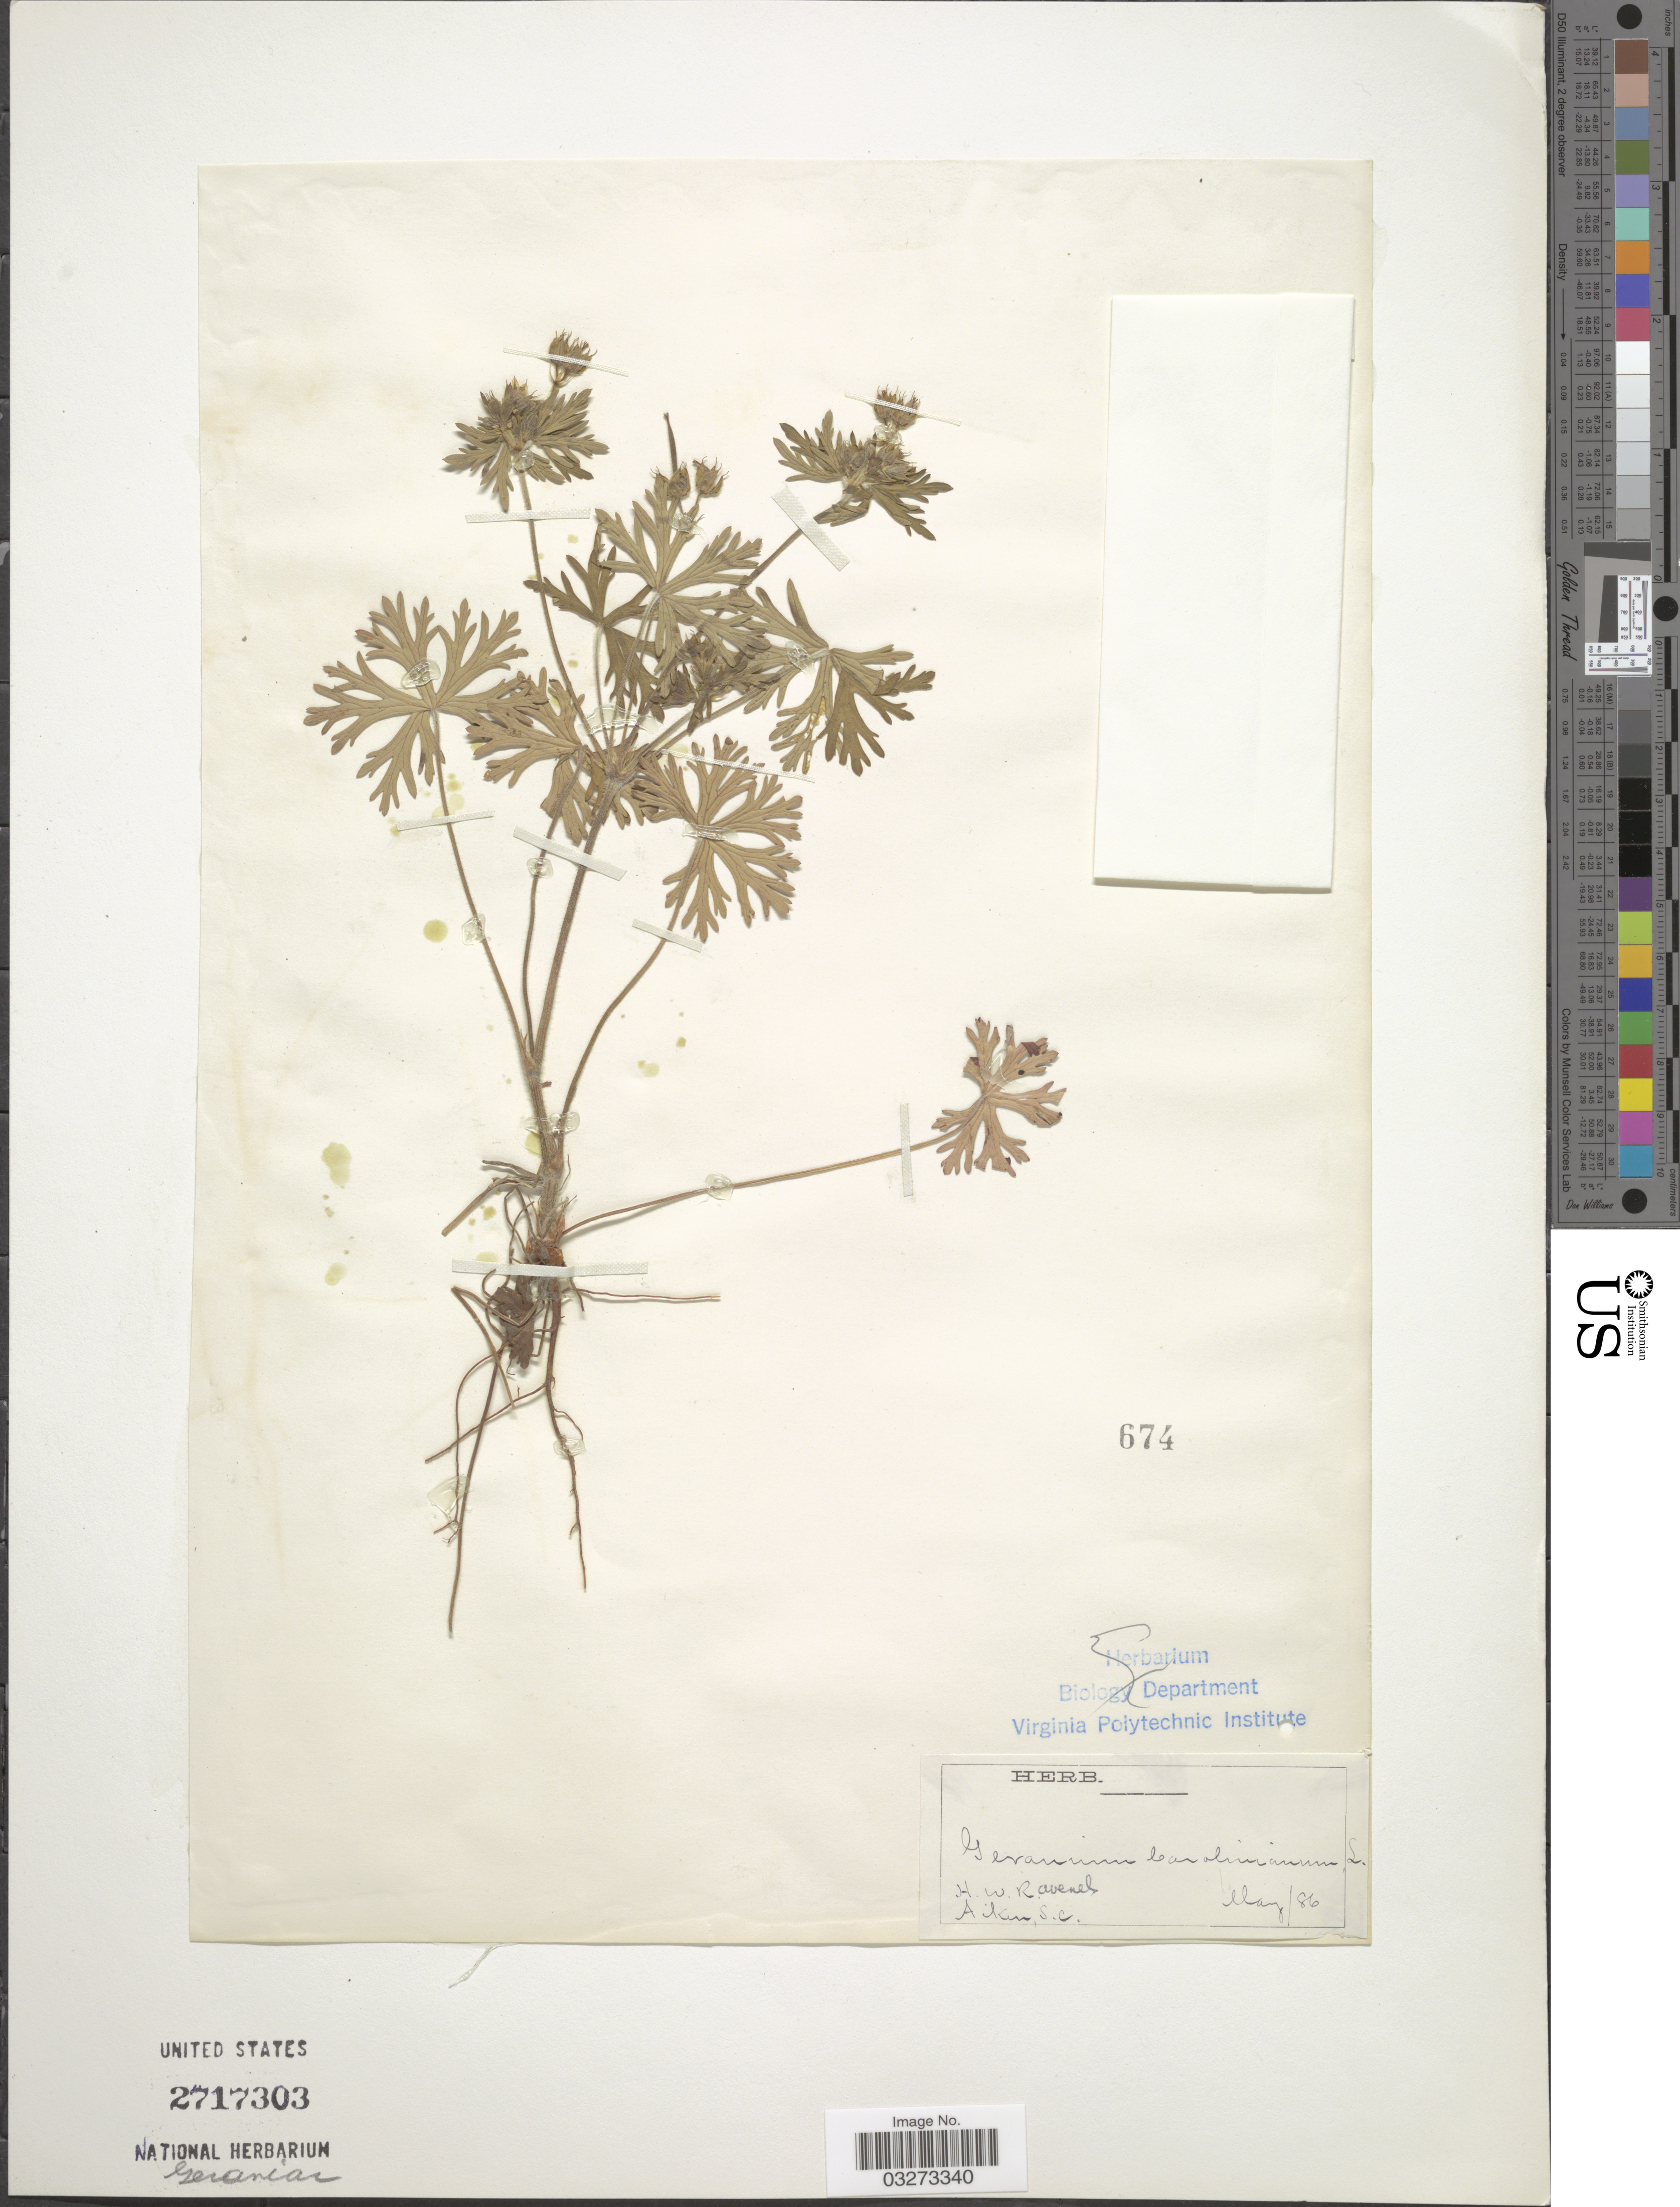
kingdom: Plantae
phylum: Tracheophyta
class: Magnoliopsida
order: Geraniales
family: Geraniaceae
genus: Geranium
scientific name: Geranium carolinianum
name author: L.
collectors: H. Ravenel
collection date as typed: Transcribed d/m/y: /5/86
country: United States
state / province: South Carolina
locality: Aiken.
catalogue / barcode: US 2717303